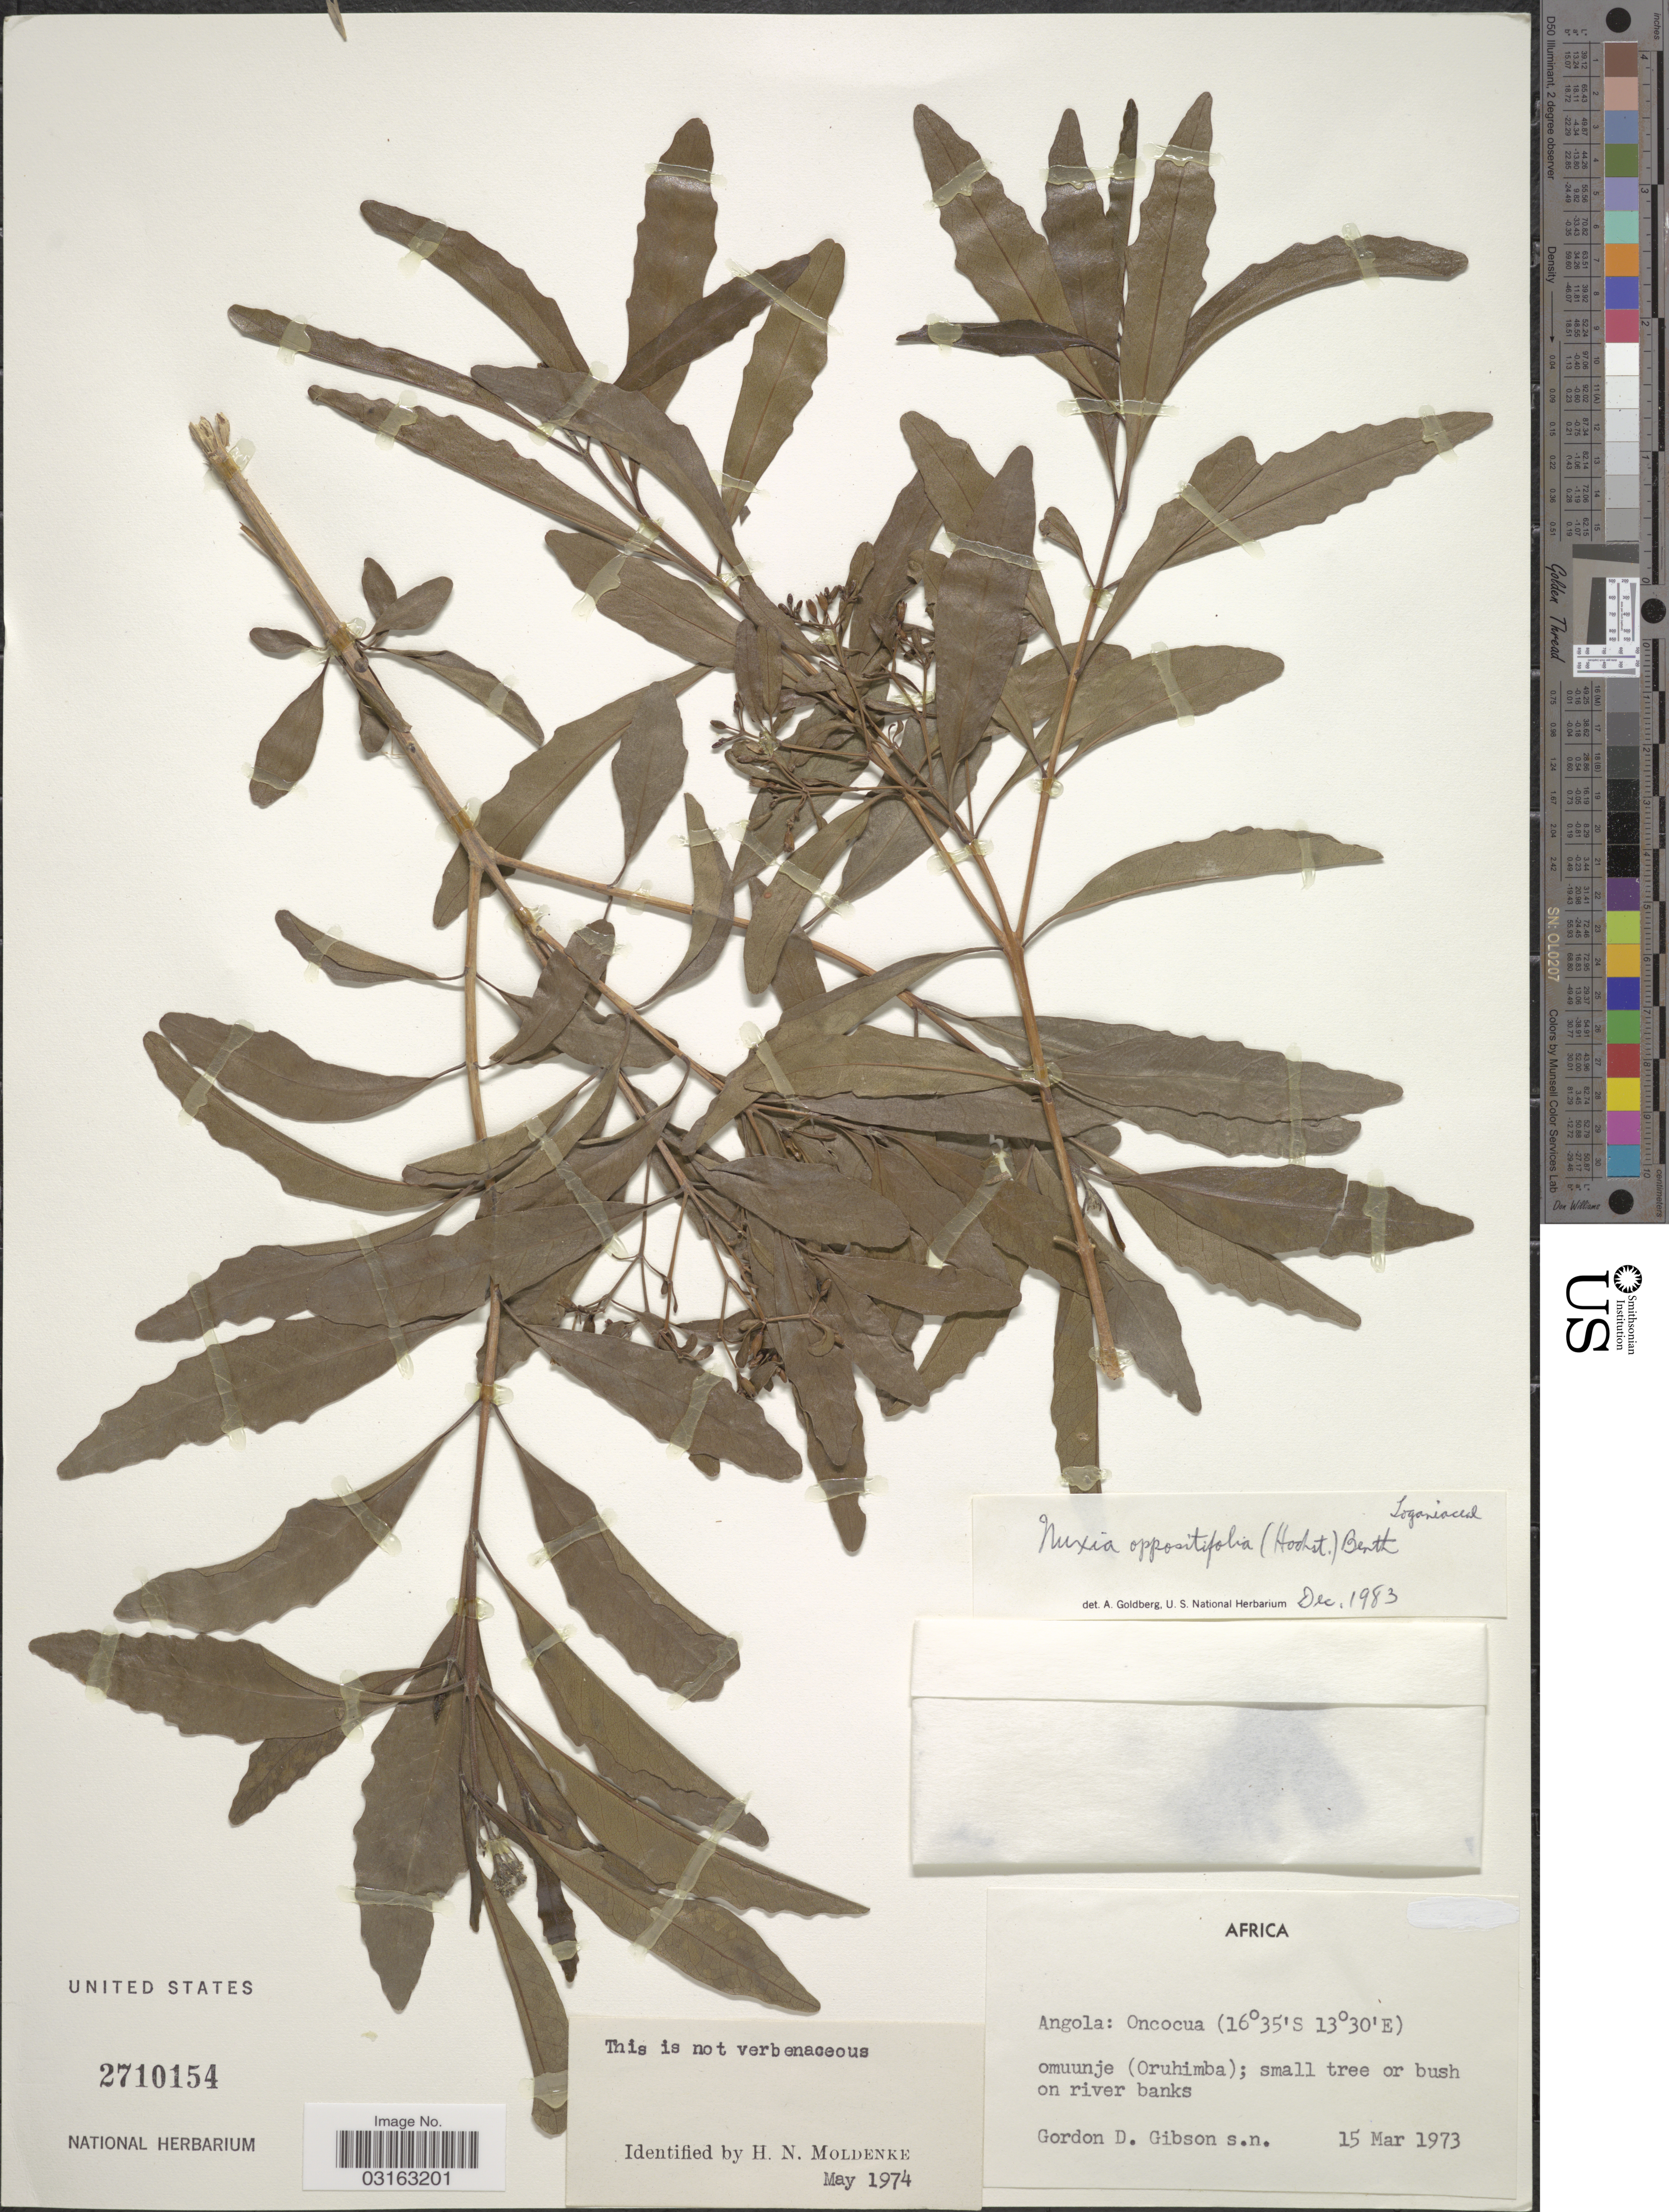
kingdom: Plantae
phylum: Tracheophyta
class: Magnoliopsida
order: Lamiales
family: Stilbaceae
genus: Nuxia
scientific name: Nuxia oppositifolia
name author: (Hochst.) Benth.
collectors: G. D. Gibson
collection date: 1973-03-15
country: Angola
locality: Africa. Oncocua. Omuunje (Oruhimba).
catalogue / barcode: US 2710154